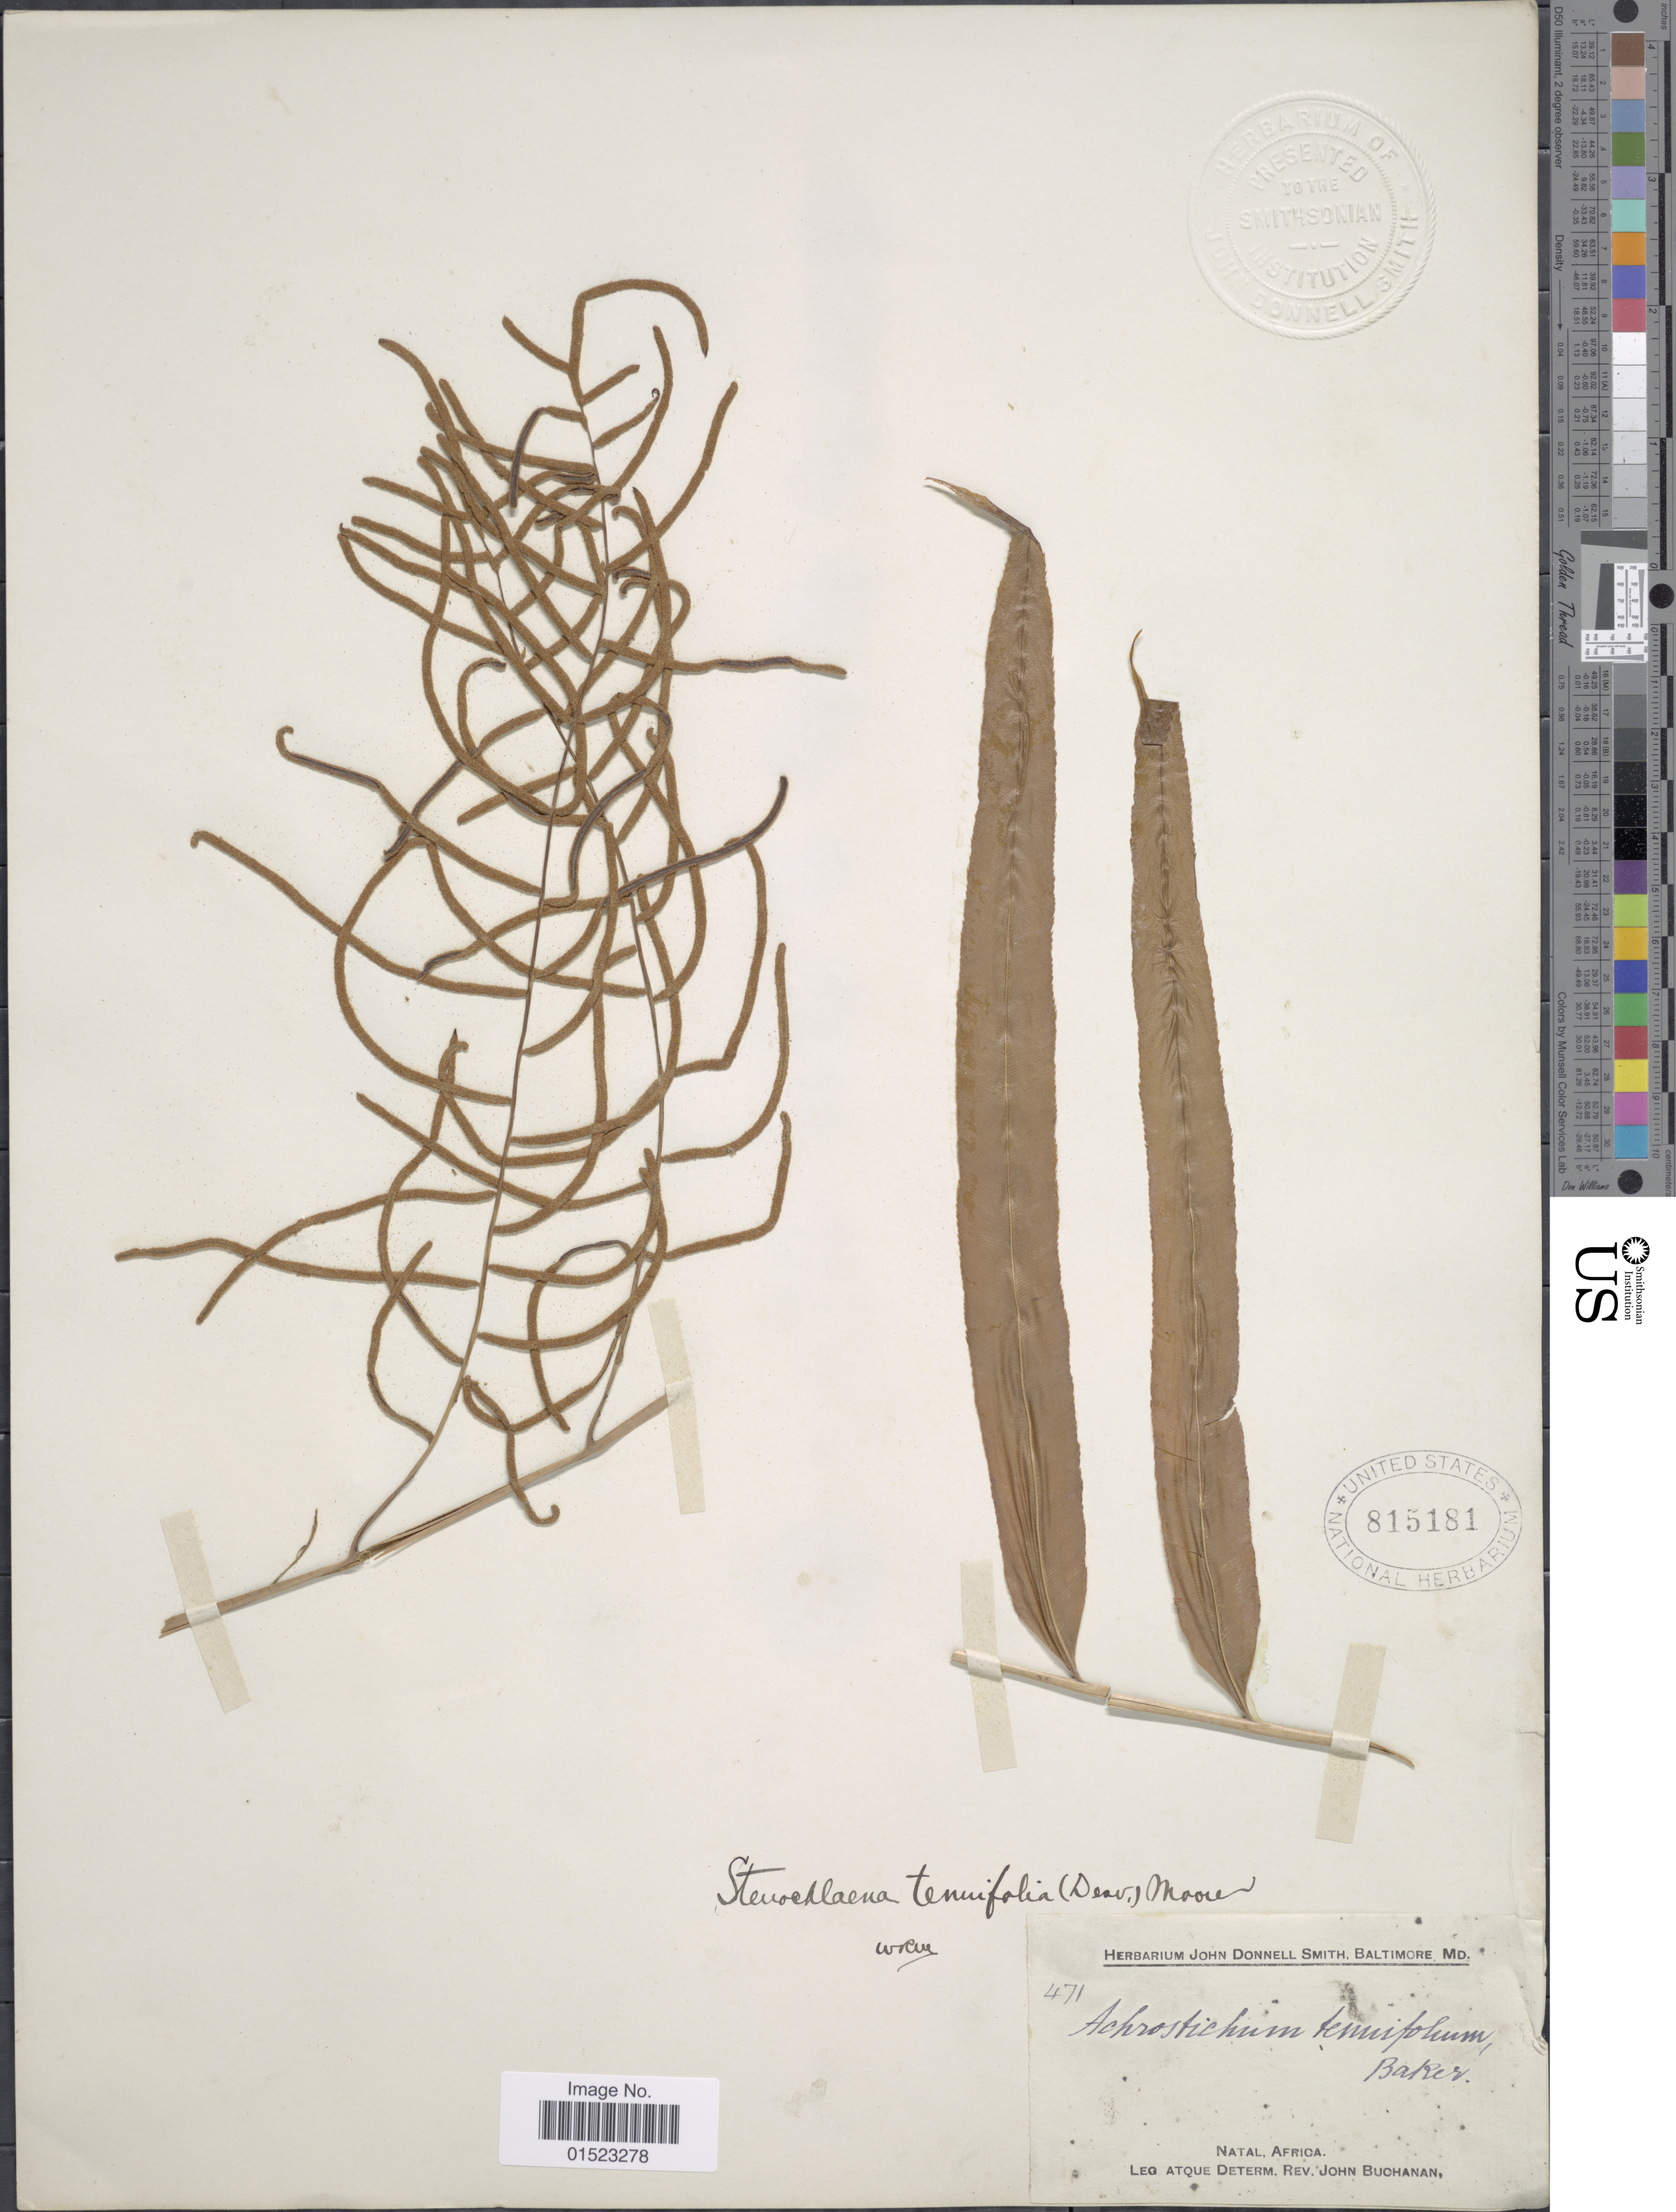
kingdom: Plantae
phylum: Tracheophyta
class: Polypodiopsida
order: Polypodiales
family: Blechnaceae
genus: Stenochlaena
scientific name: Stenochlaena tenuifolia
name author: (Desv.) T. Moore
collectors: J. Buchanan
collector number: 471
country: South Africa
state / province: KwaZulu-Natal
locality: Natal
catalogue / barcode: US 815181